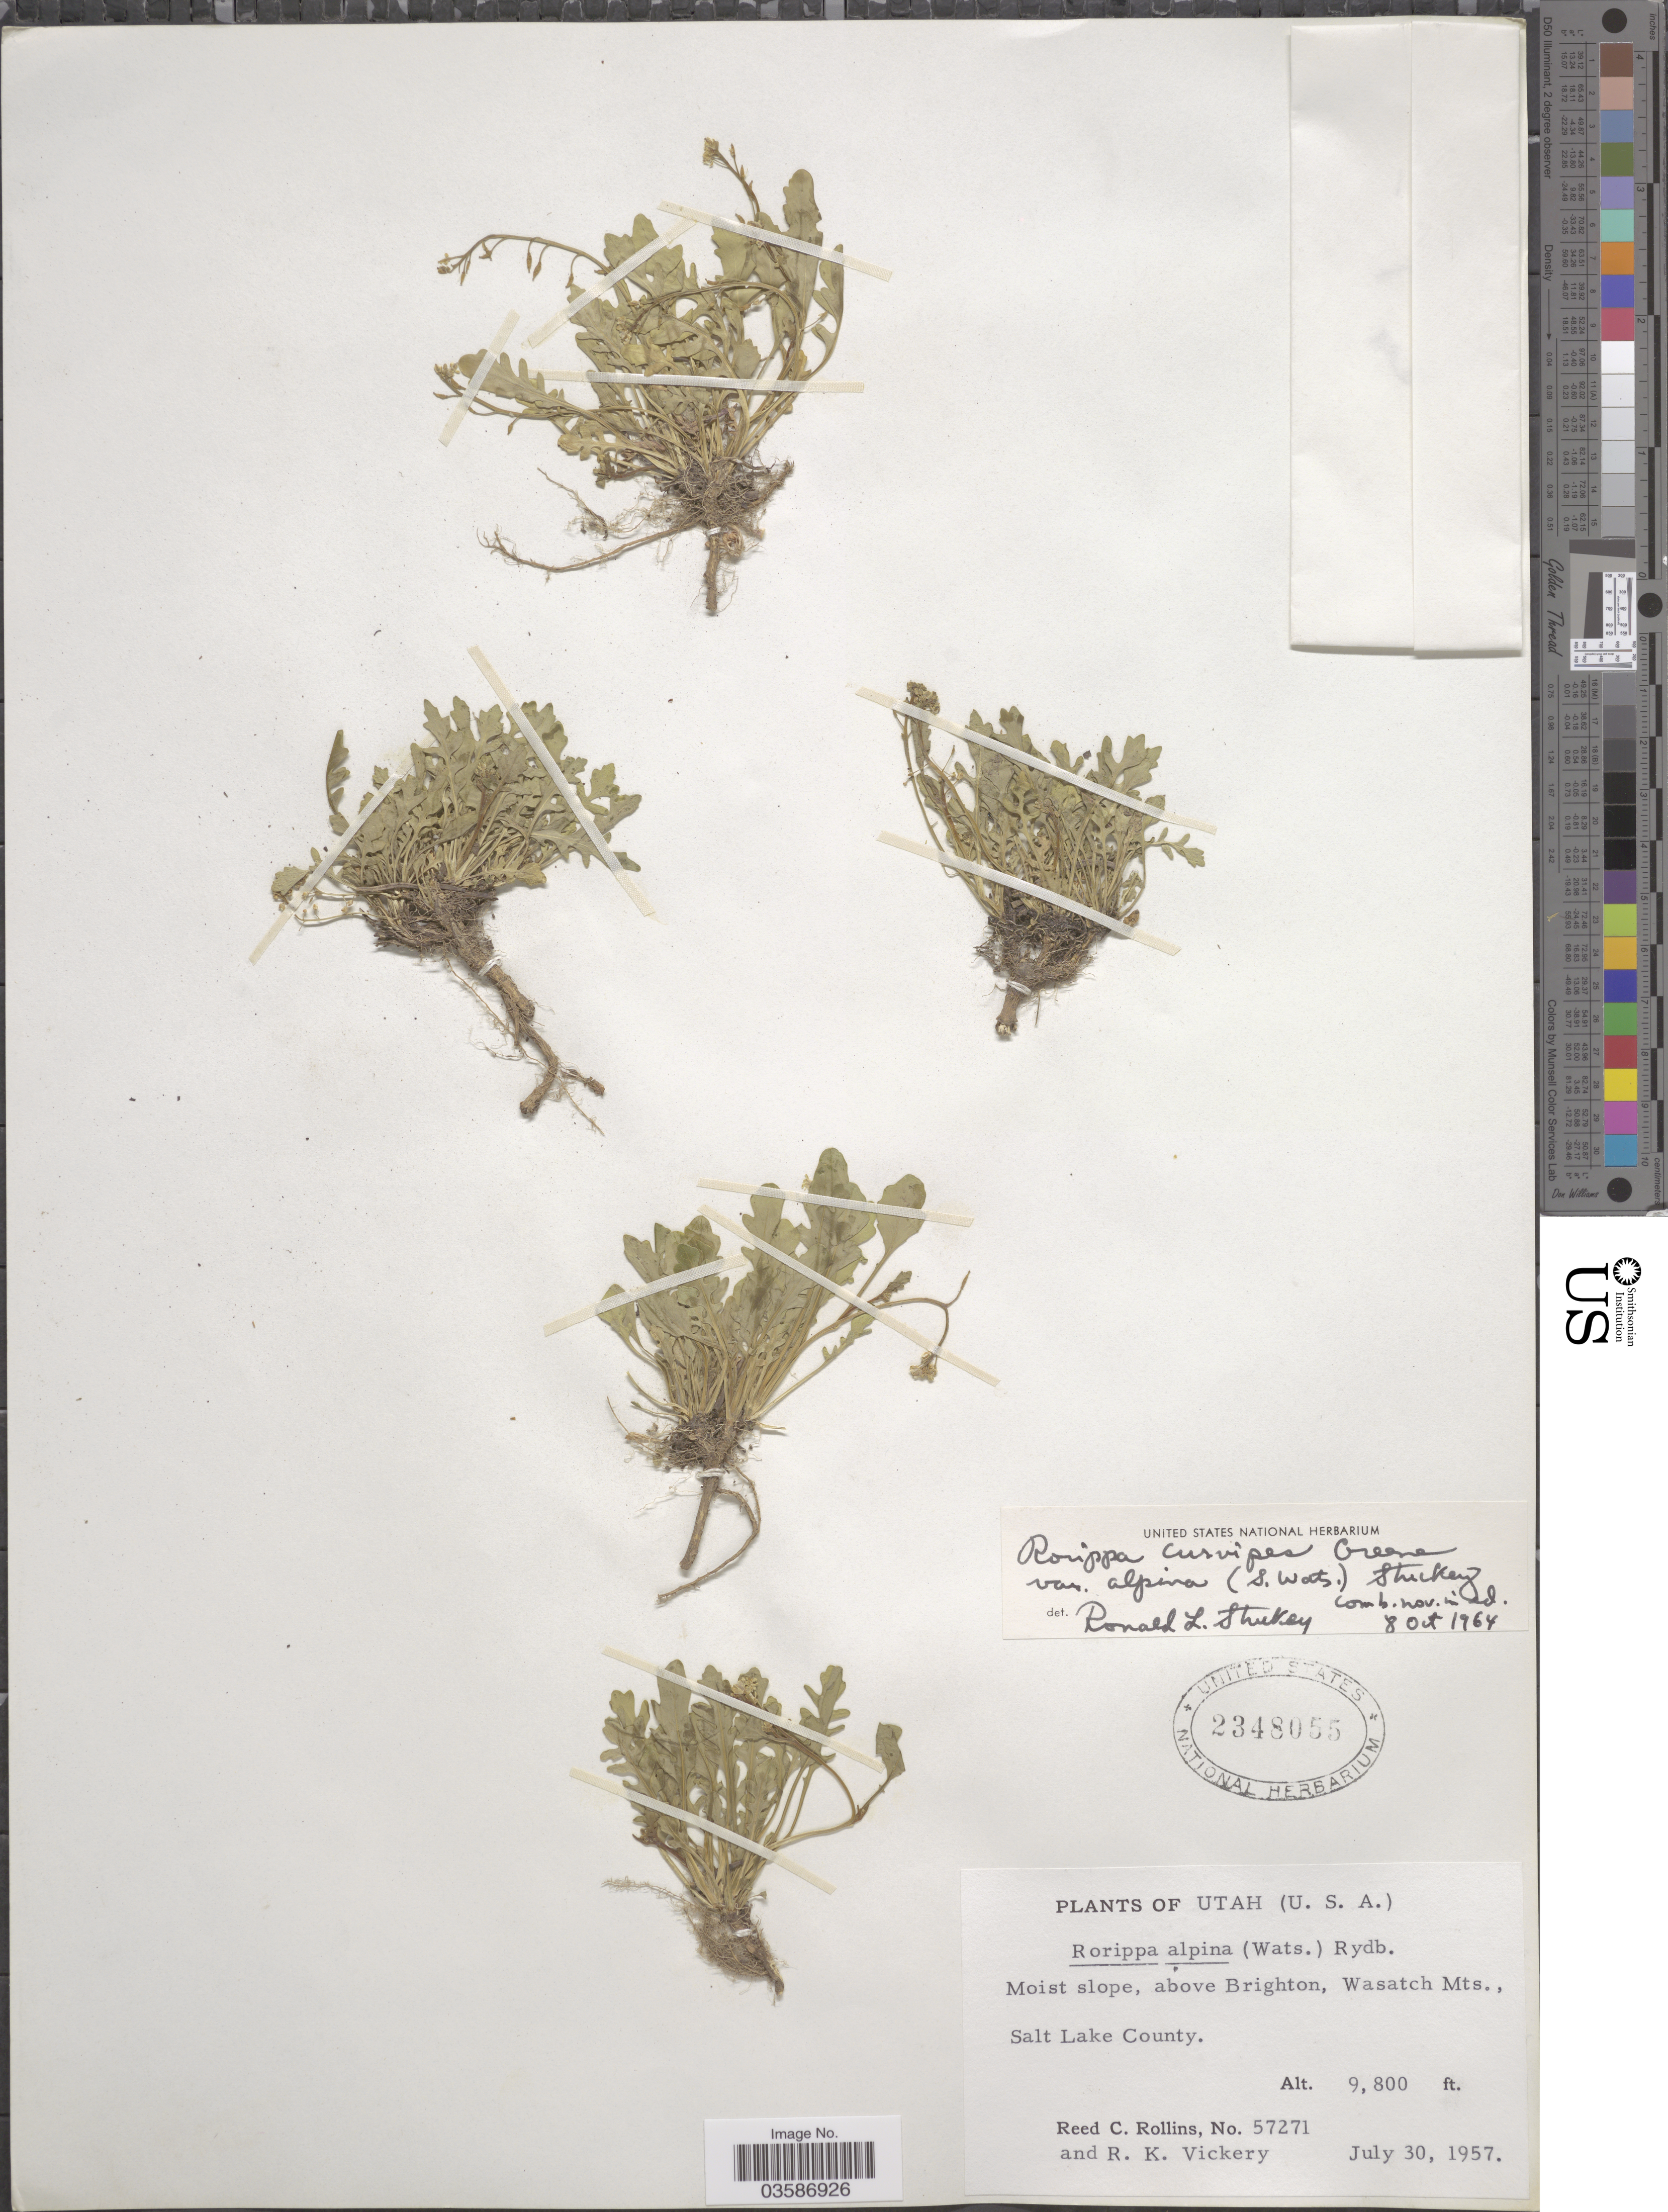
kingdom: Plantae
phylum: Tracheophyta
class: Magnoliopsida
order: Brassicales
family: Brassicaceae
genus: Rorippa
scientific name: Rorippa curvipes var. alpina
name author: (S. Watson) Stuckey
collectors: R. C. Rollins & R. Vickery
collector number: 57271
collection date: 1957-07-30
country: United States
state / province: Utah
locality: Moist slope, above Brighton, Wasatch Mts., Salt Lake County.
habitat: moist slope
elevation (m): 2987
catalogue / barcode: US 2348055